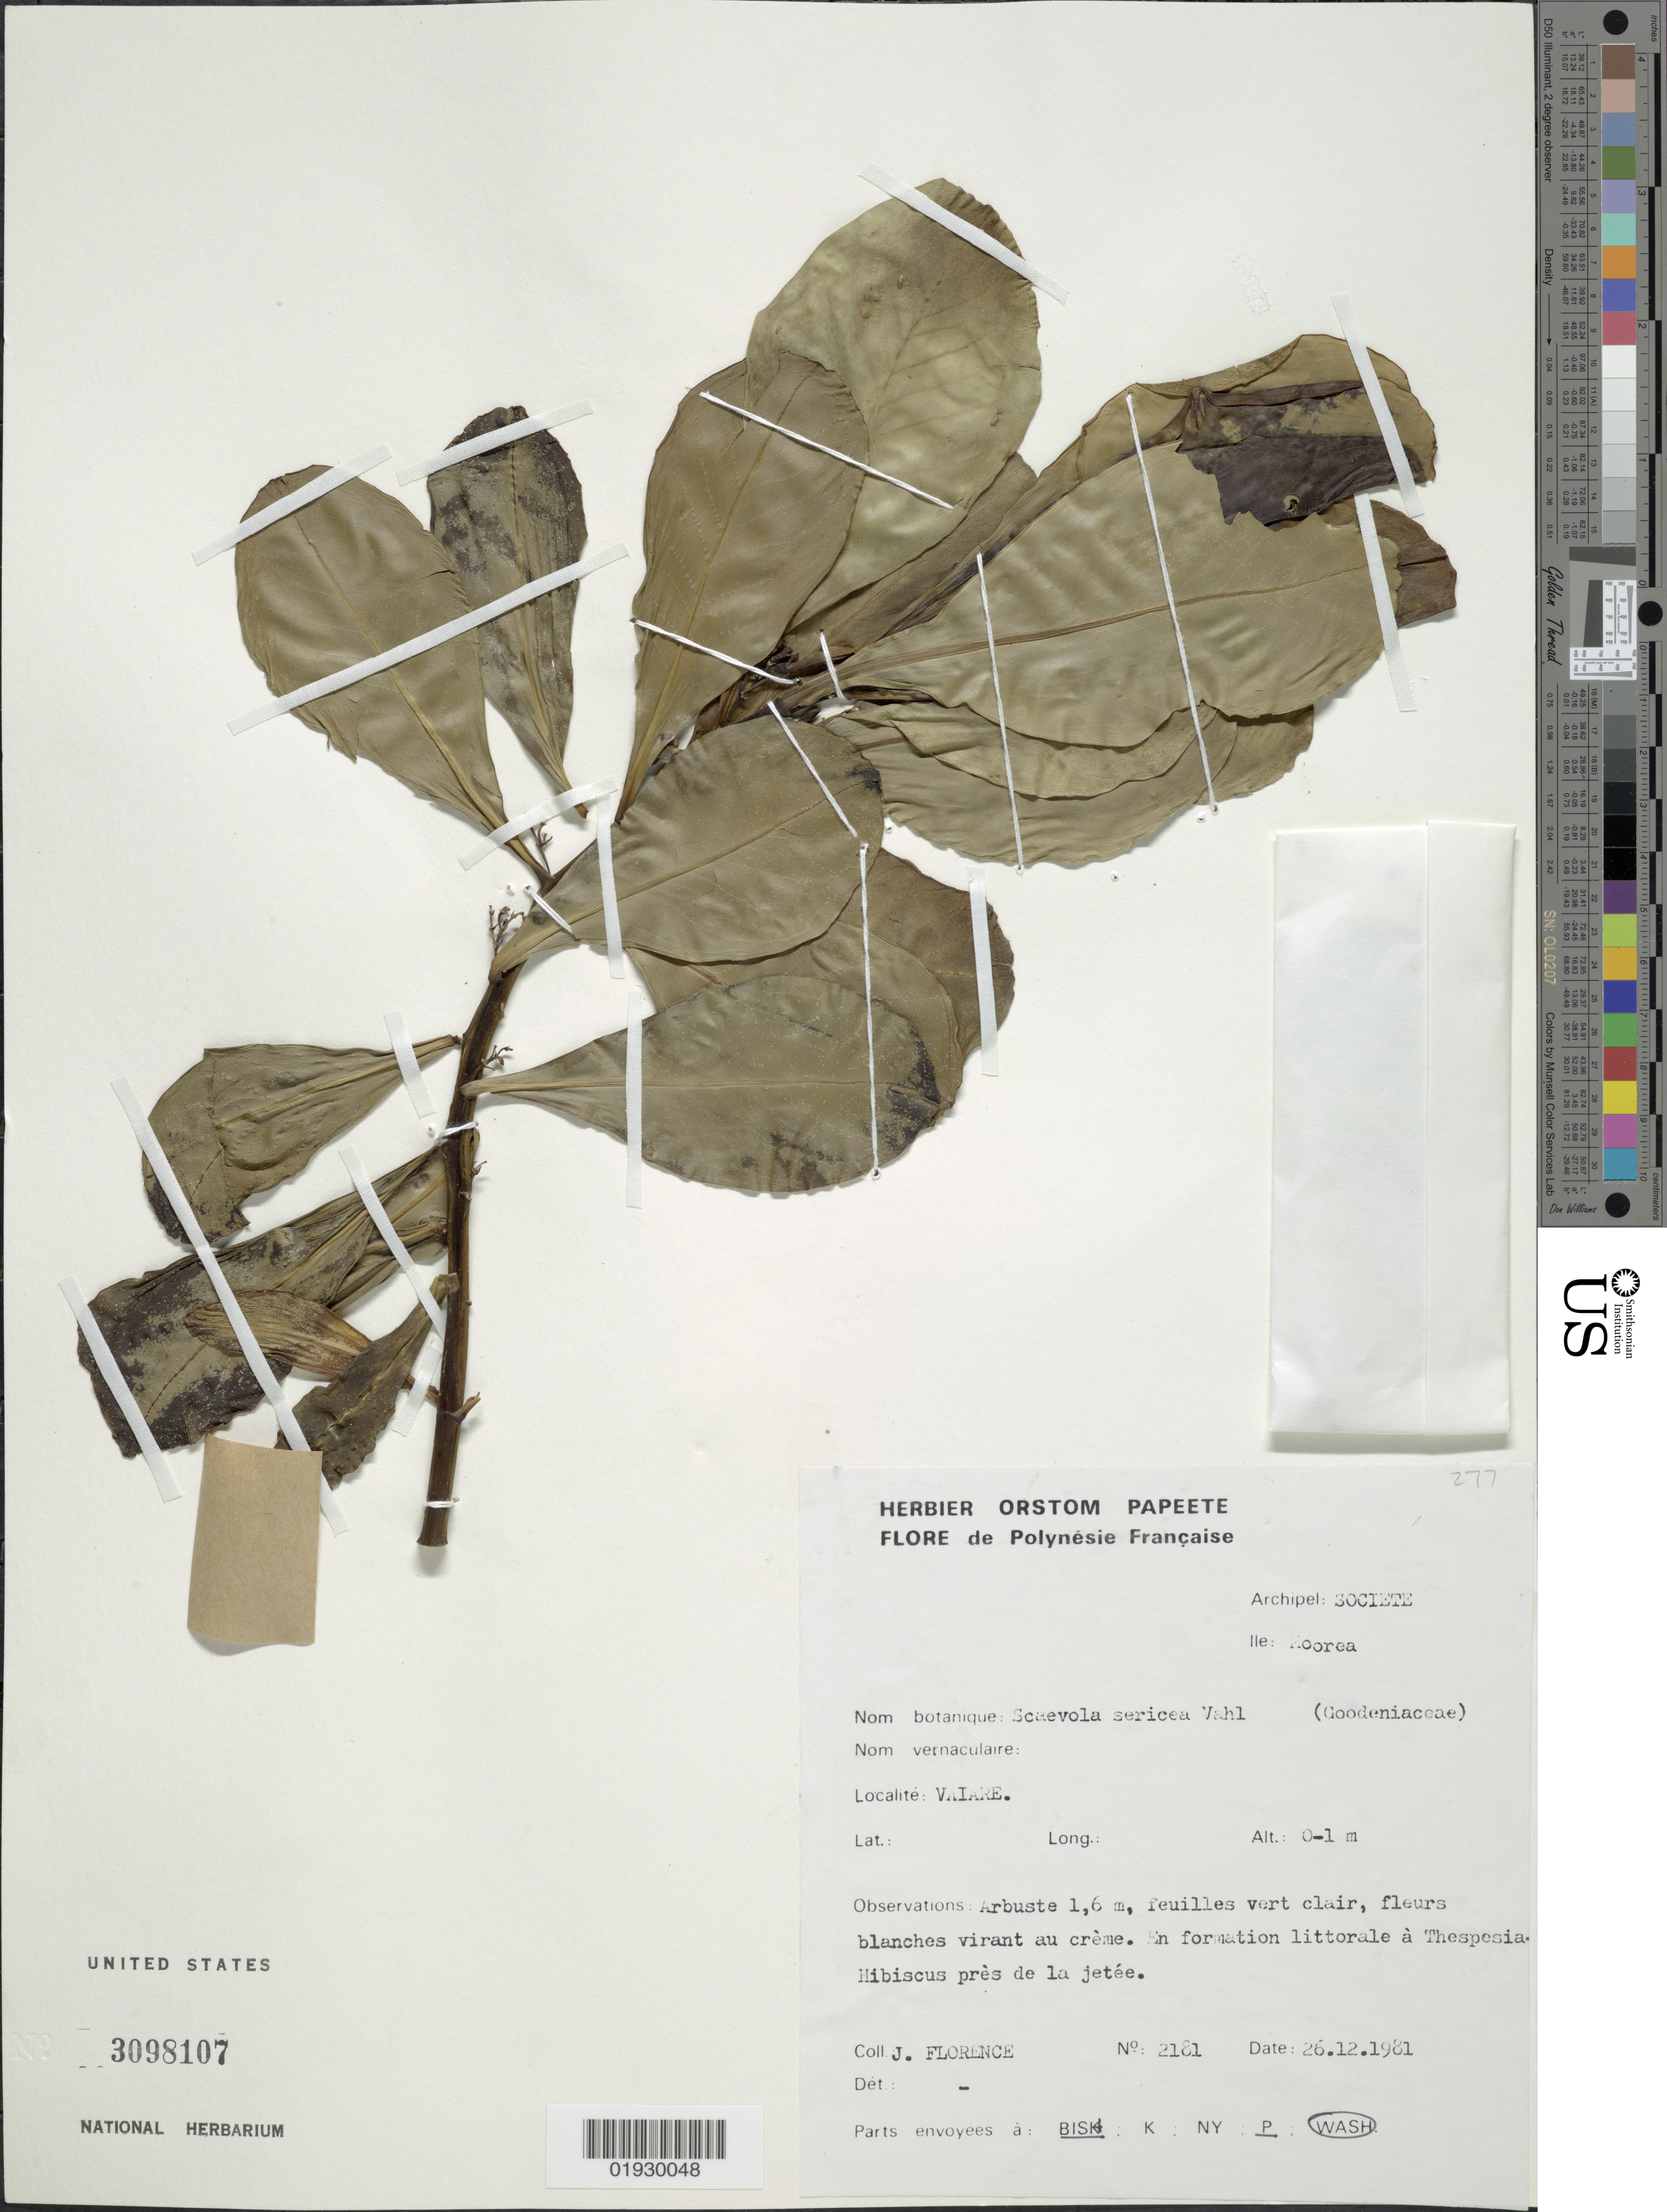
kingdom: Plantae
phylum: Tracheophyta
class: Magnoliopsida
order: Asterales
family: Goodeniaceae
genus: Scaevola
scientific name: Scaevola taccada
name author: (Gaertn.) Roxb.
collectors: J. Florence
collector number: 2181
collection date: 1981-12-26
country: French Polynesia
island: Moorea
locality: Archipel Societe, Ile Moorea, Vaiare.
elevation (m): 0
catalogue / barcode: US 3098107